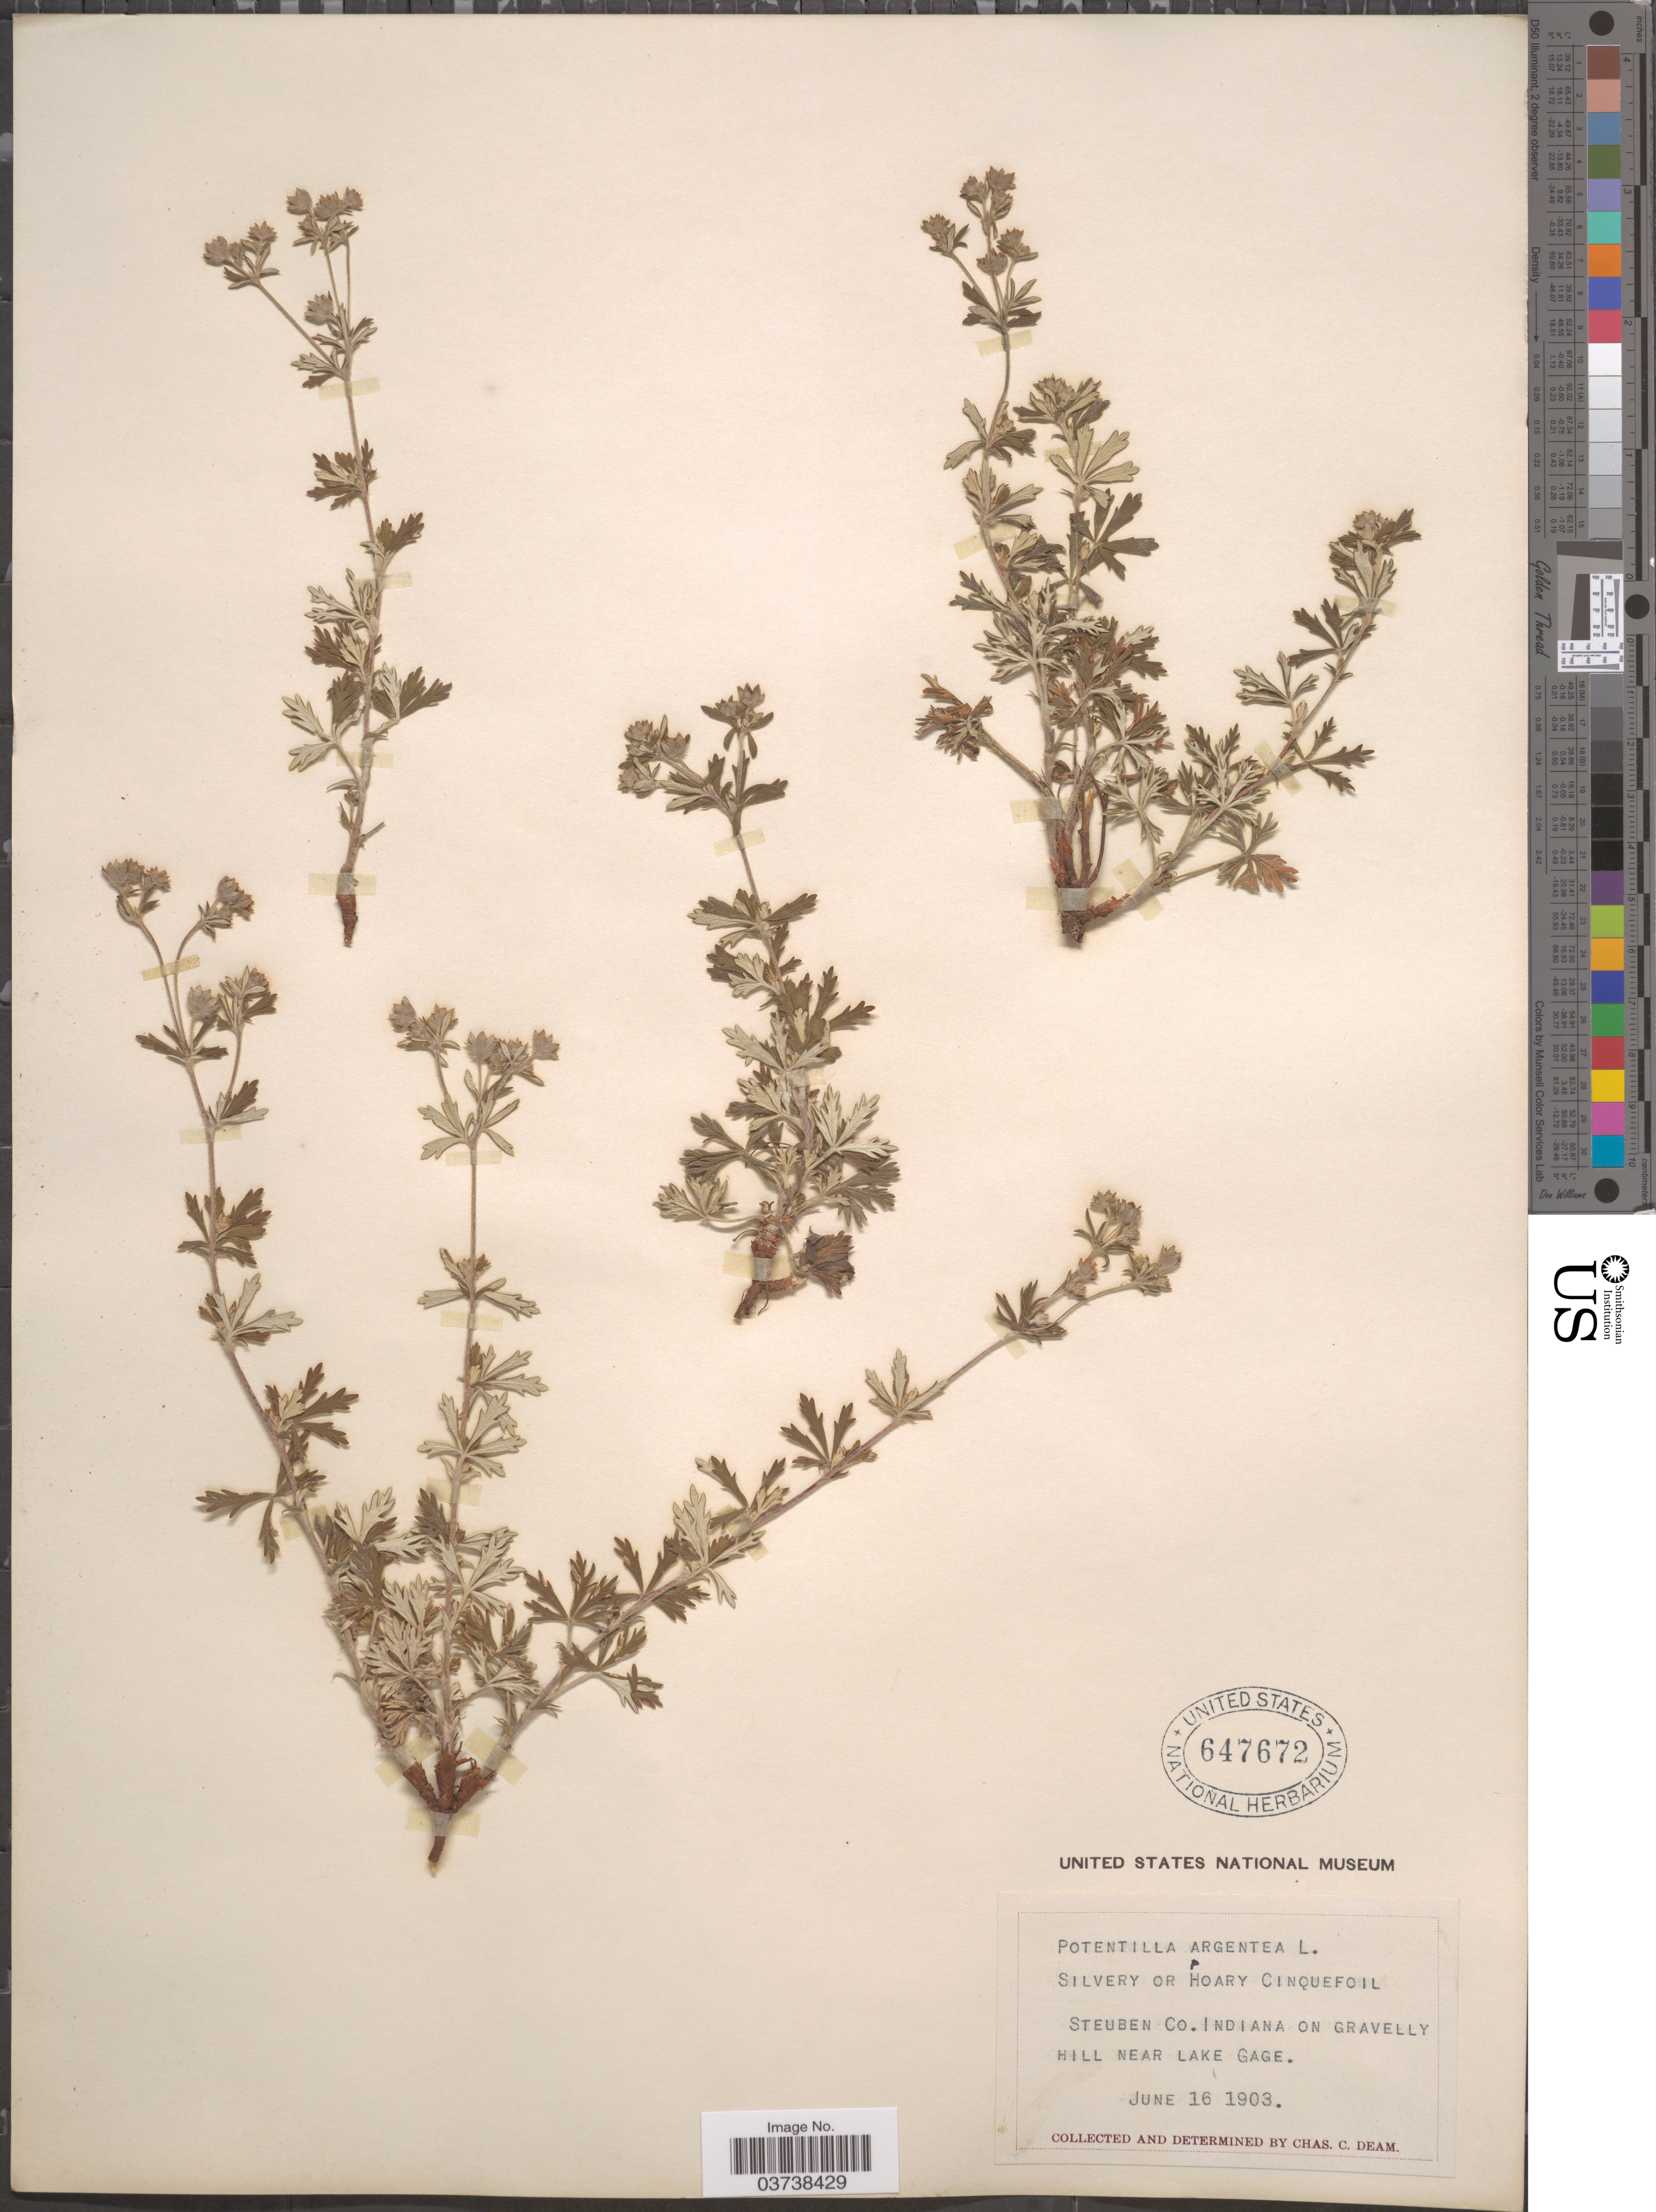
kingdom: Plantae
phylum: Tracheophyta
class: Magnoliopsida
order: Rosales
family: Rosaceae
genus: Potentilla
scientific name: Potentilla argentea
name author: L.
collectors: C. C. Deam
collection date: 1903-06-16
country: United States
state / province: Indiana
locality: Steuben Co. on Gravelly Hill near Lake Gage.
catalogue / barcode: US 647672